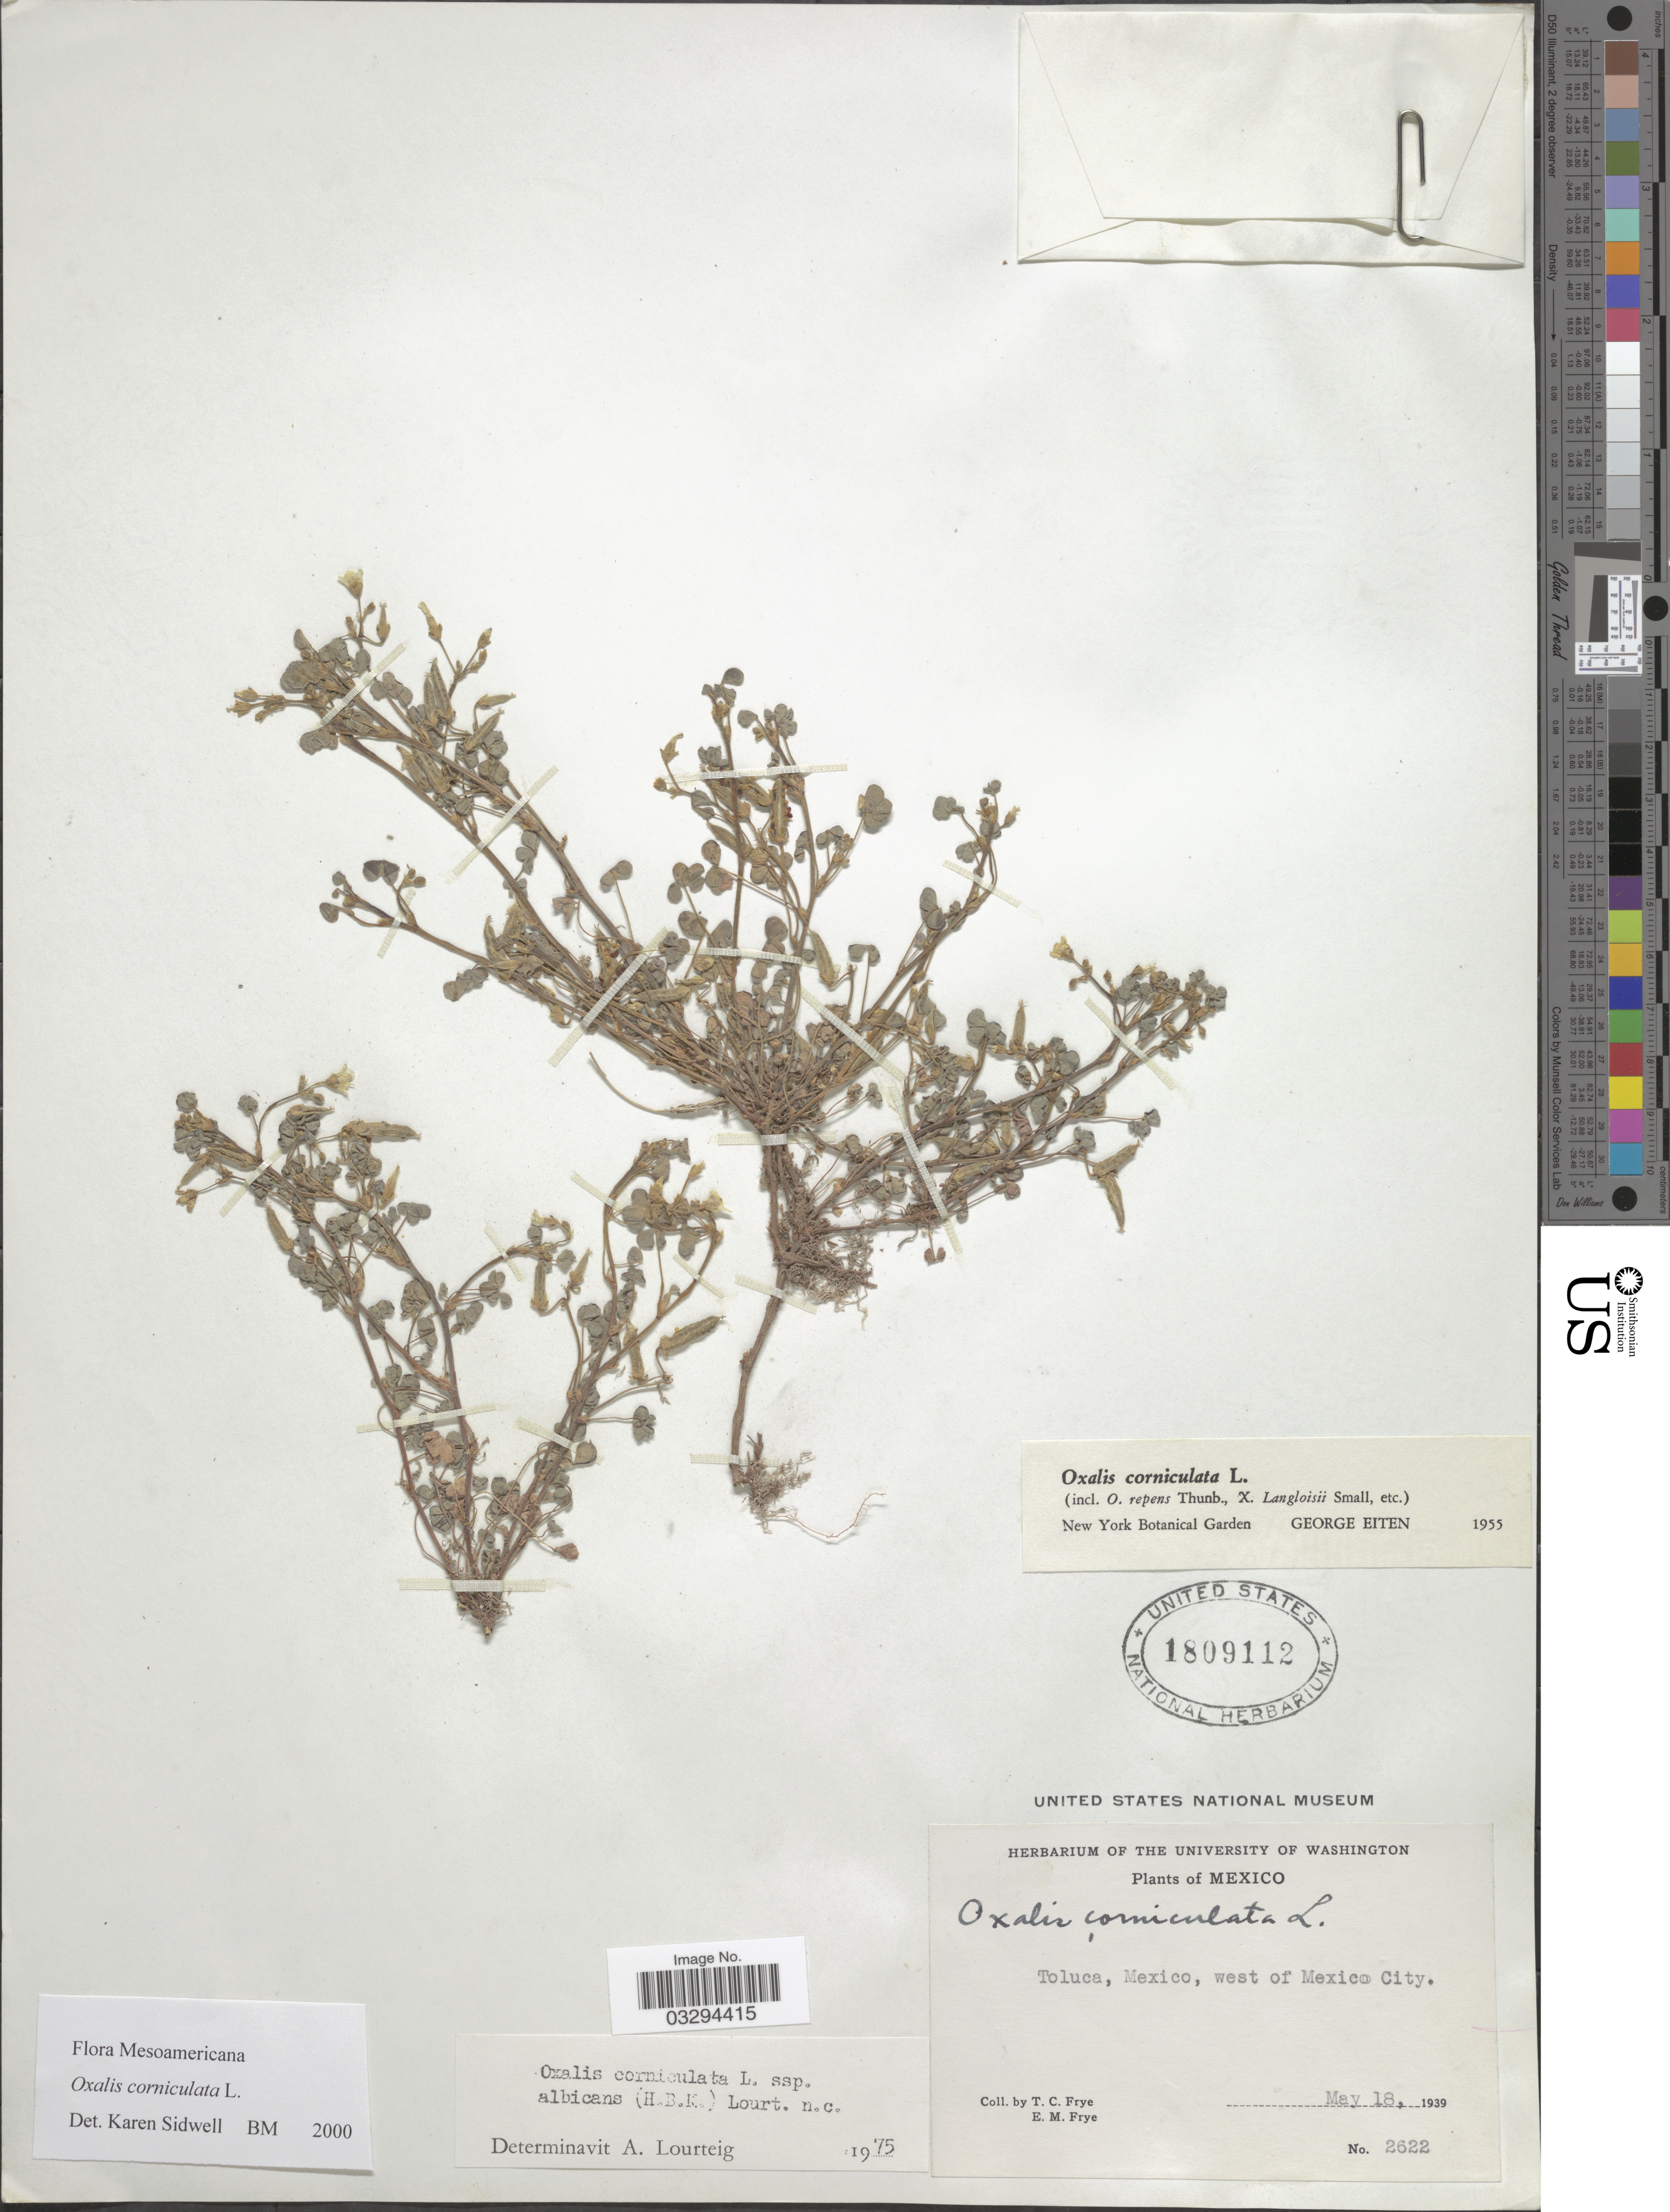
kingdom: Plantae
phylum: Tracheophyta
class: Magnoliopsida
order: Oxalidales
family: Oxalidaceae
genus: Oxalis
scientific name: Oxalis corniculata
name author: L.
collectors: T. C. Frye & E. Frye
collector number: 2622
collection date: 1939-05-18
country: Mexico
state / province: México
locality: Toluca, Mexico, west of Mexico City.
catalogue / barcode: US 1809112